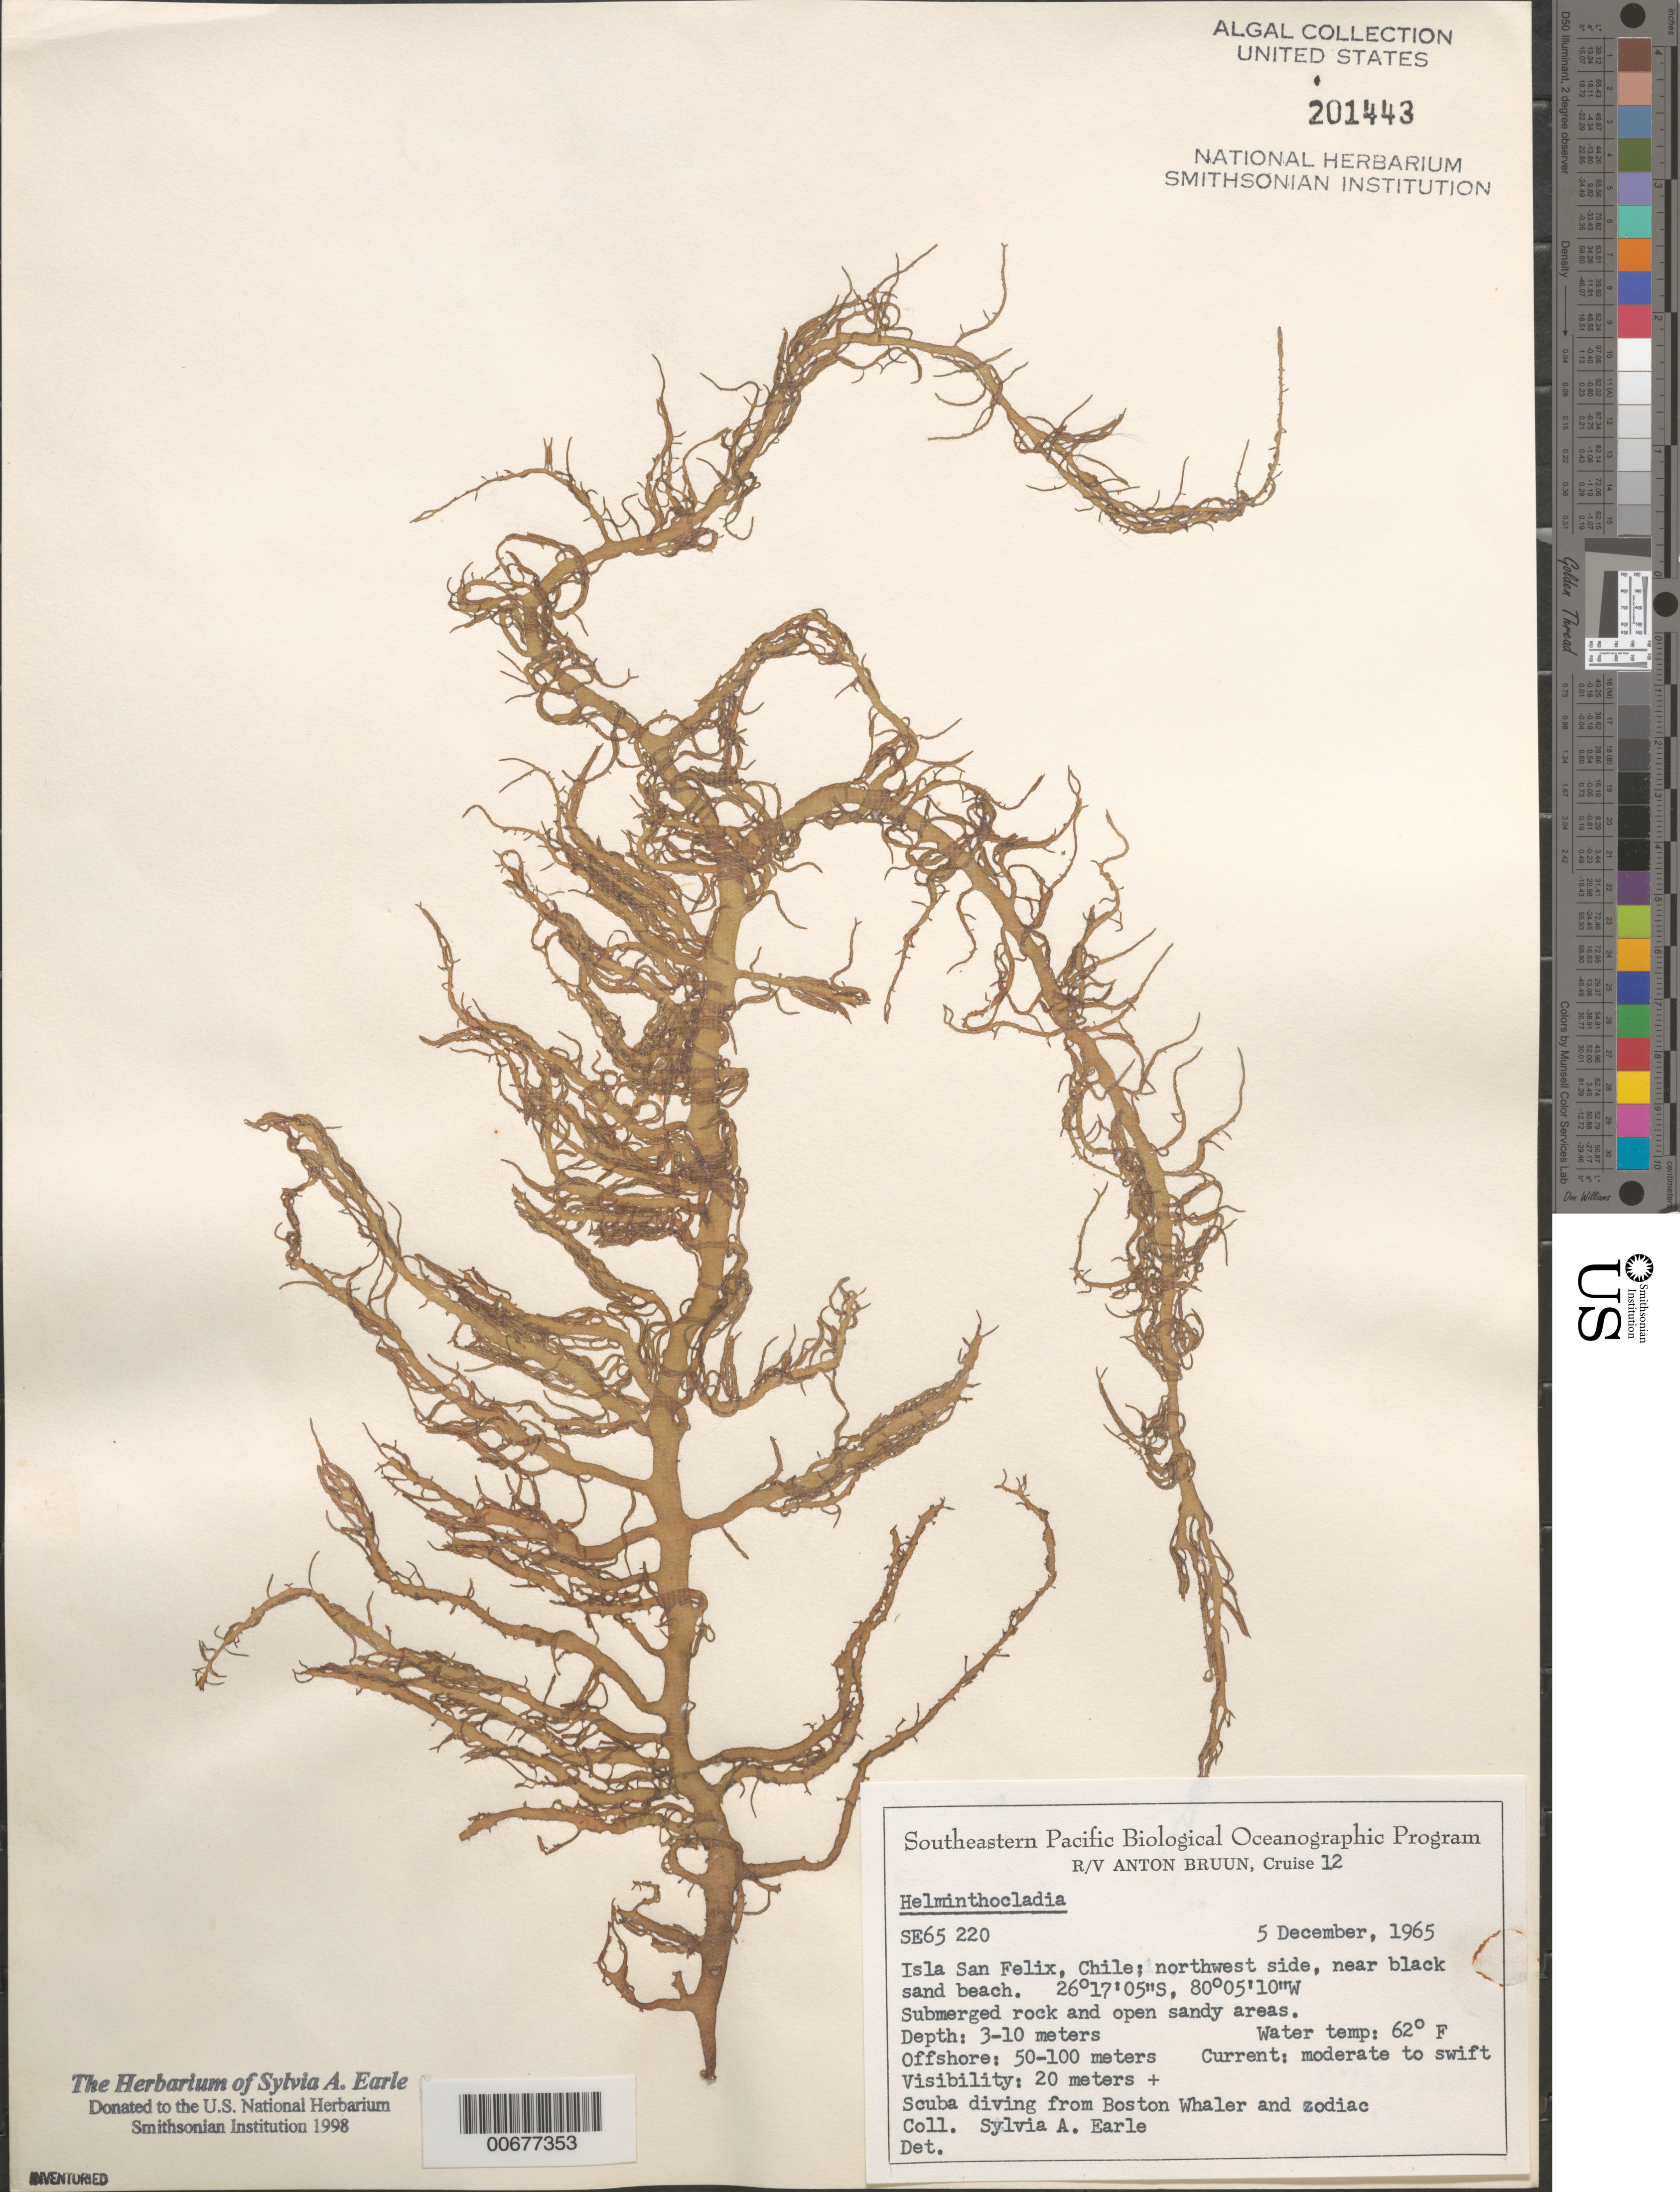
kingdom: Plantae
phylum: Rhodophyta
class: Florideophyceae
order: Nemaliales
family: Liagoraceae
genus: Helminthocladia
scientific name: Helminthocladia sp.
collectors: S. A. Earle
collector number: SE 65220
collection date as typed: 05 Dec 1965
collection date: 1965-12-05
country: Chile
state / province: Atacama (III)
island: Isla San Felix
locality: Near black sand beach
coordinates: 26 17' 05" S, 80 05' 10" W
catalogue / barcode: US 201443